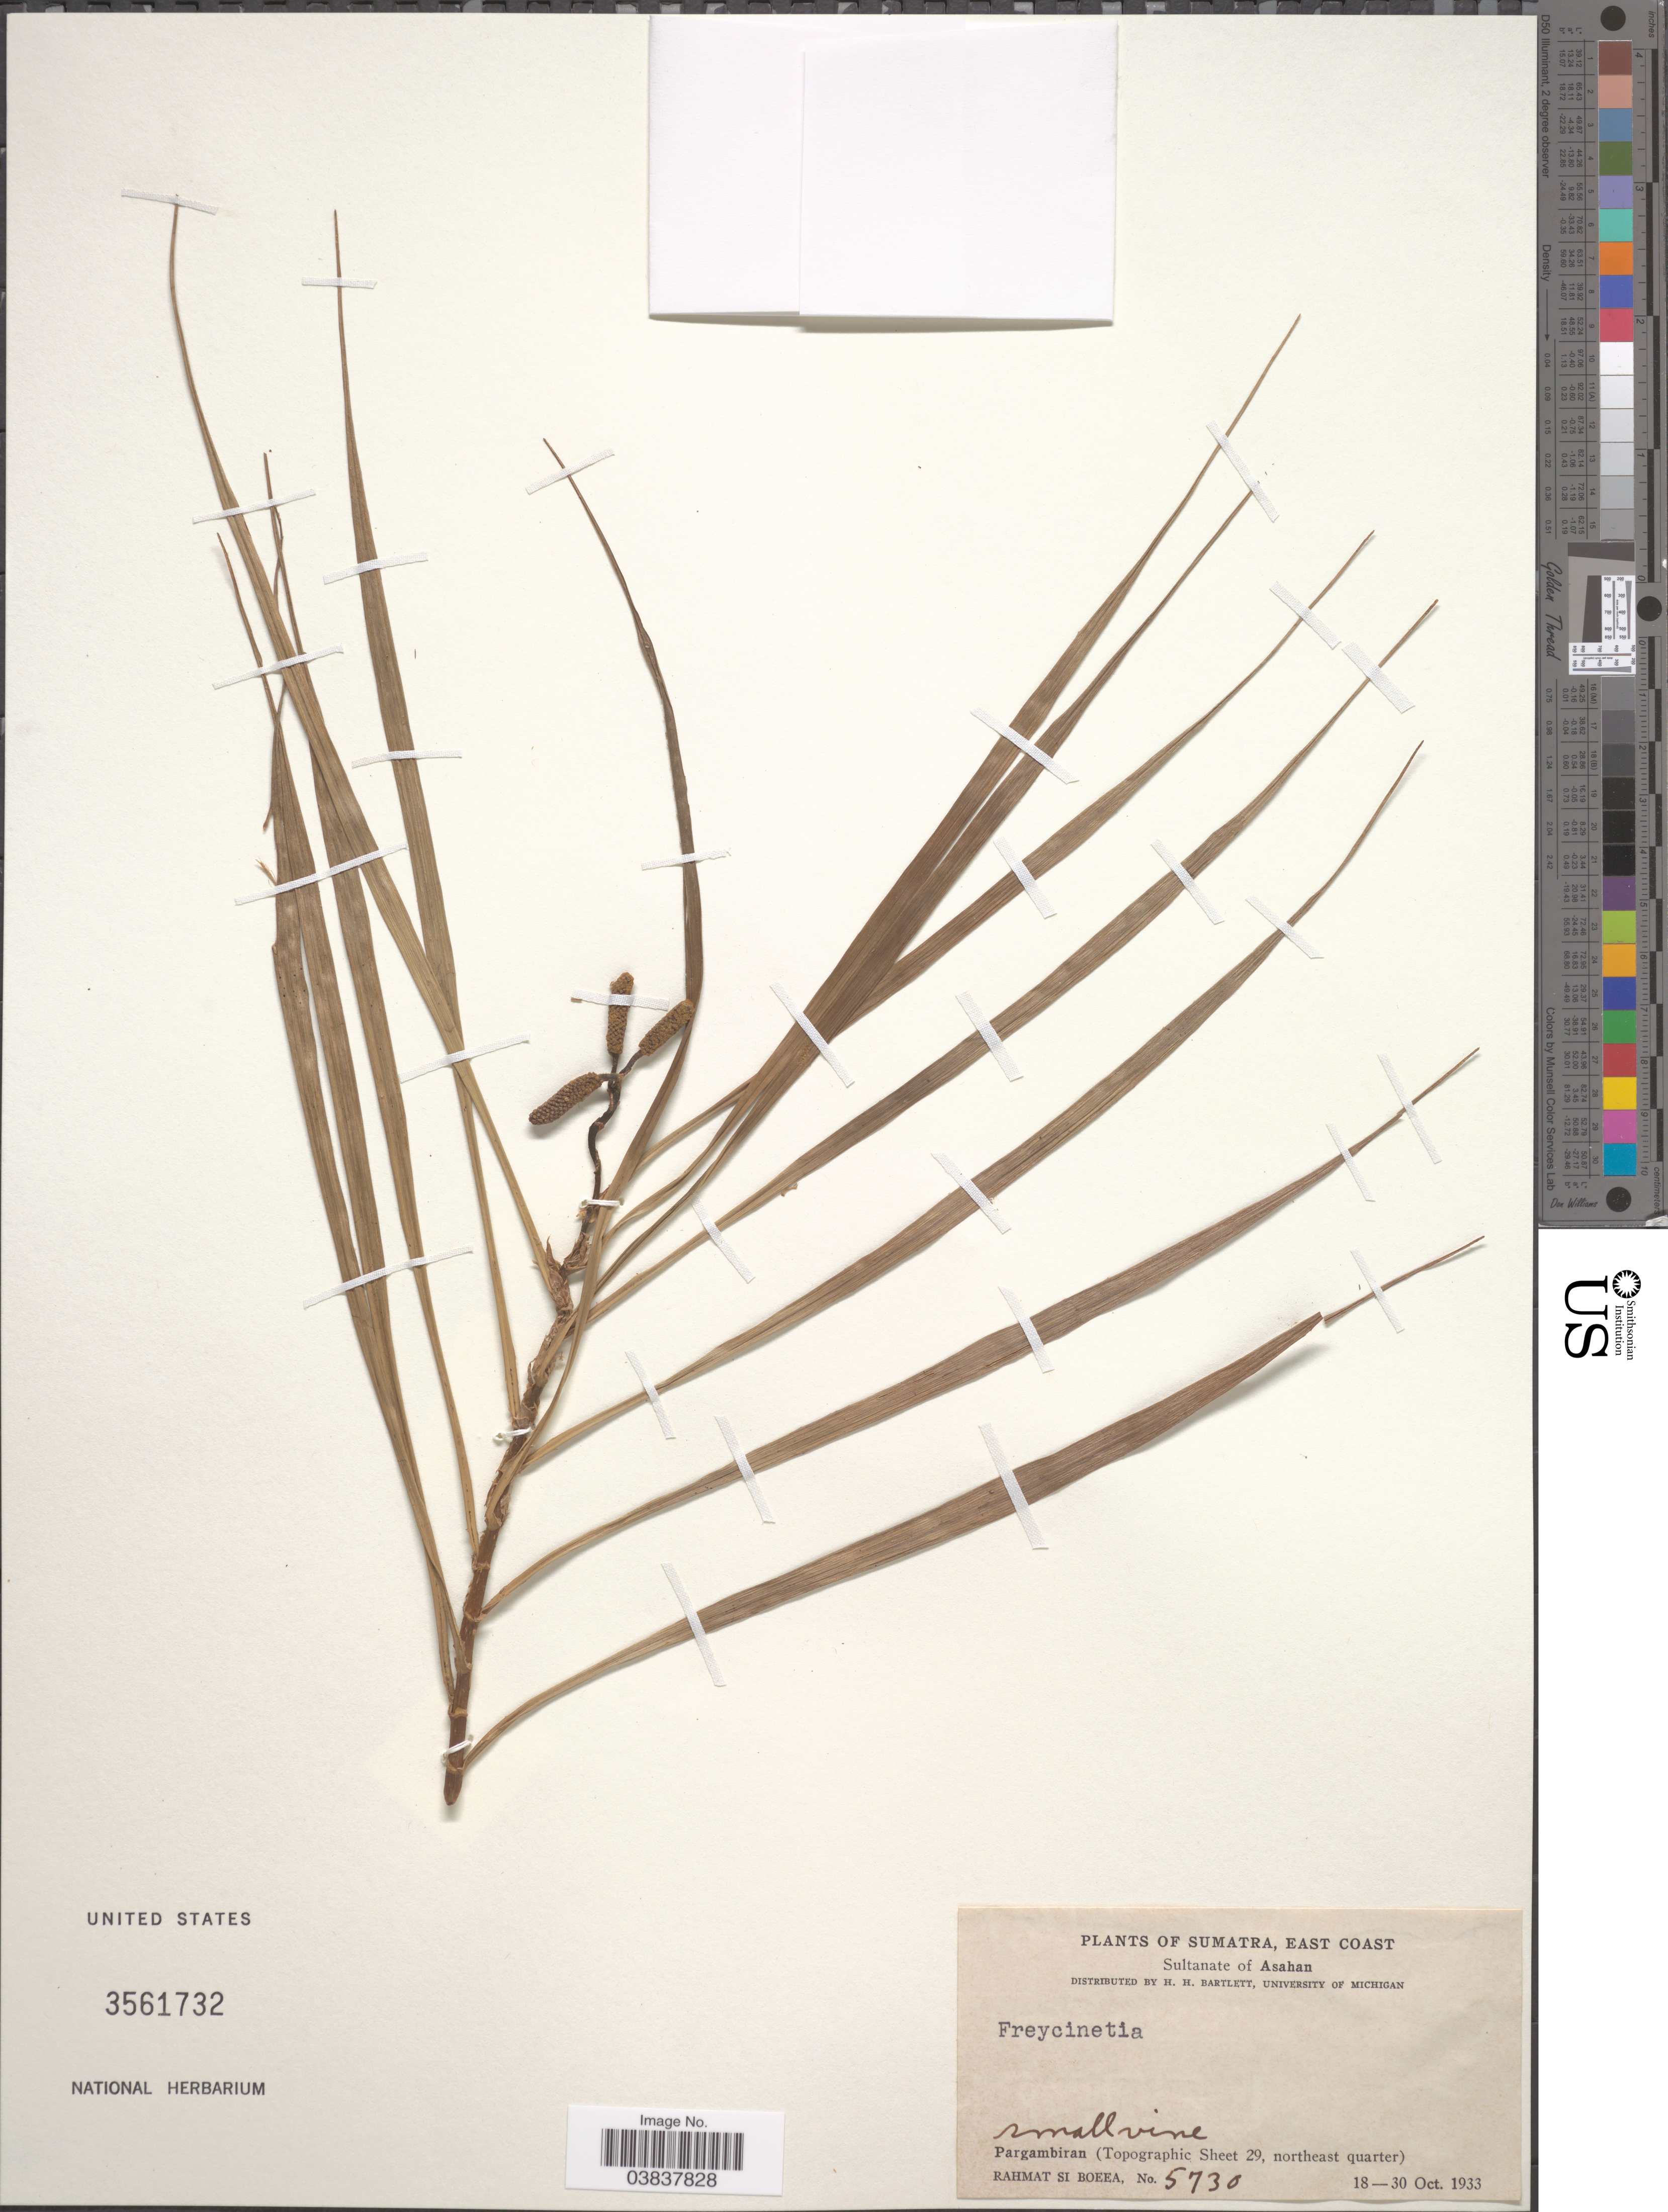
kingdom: Plantae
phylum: Tracheophyta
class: Liliopsida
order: Pandanales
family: Pandanaceae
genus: Freycinetia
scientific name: Freycinetia sp.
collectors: Rahmat Si Boeea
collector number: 5730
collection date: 1933-10-18/1933-10-30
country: Indonesia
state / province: Sumatra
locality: East Coast. Sultanate of Asahan. Pargambiran (Topographic Sheet 29, northeast quarter).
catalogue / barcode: US 3561732